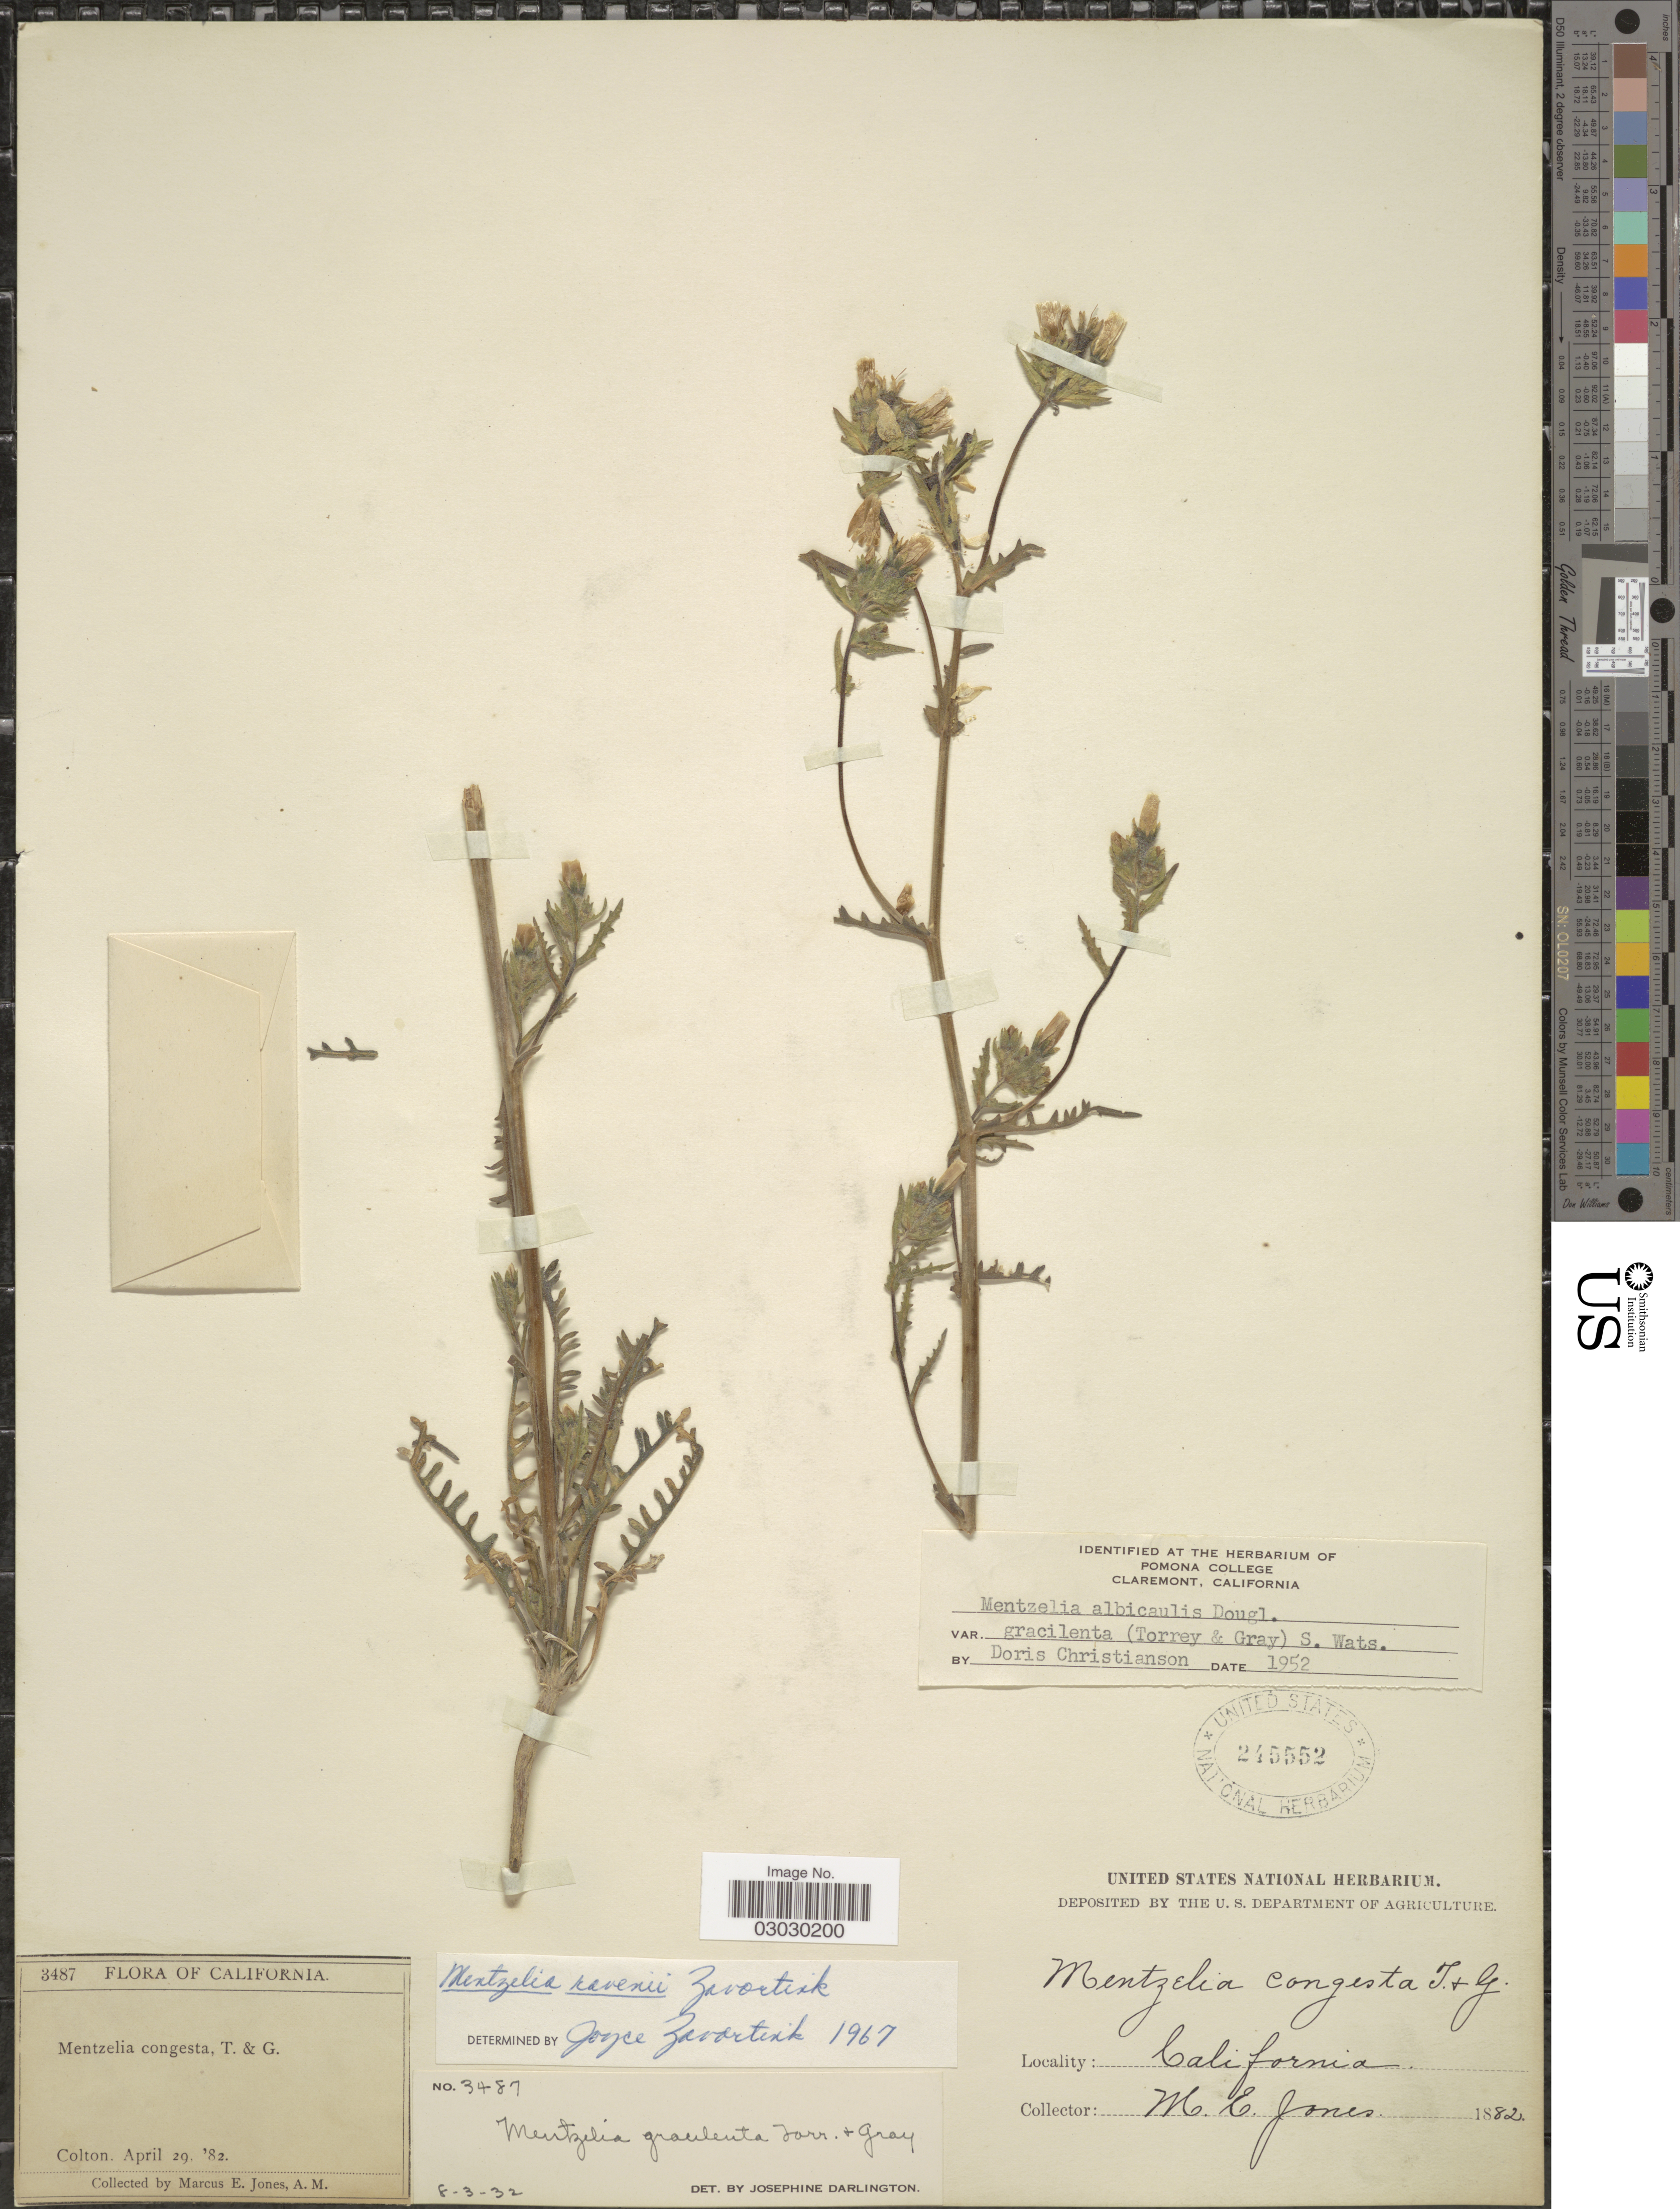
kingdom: Plantae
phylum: Tracheophyta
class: Magnoliopsida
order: Cornales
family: Loasaceae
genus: Mentzelia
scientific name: Mentzelia ravenii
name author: H.J. Thomps. & J.E. Roberts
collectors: M. E. Jones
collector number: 3487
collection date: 1882-04-29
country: United States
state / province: California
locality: Colton.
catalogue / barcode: US 245552